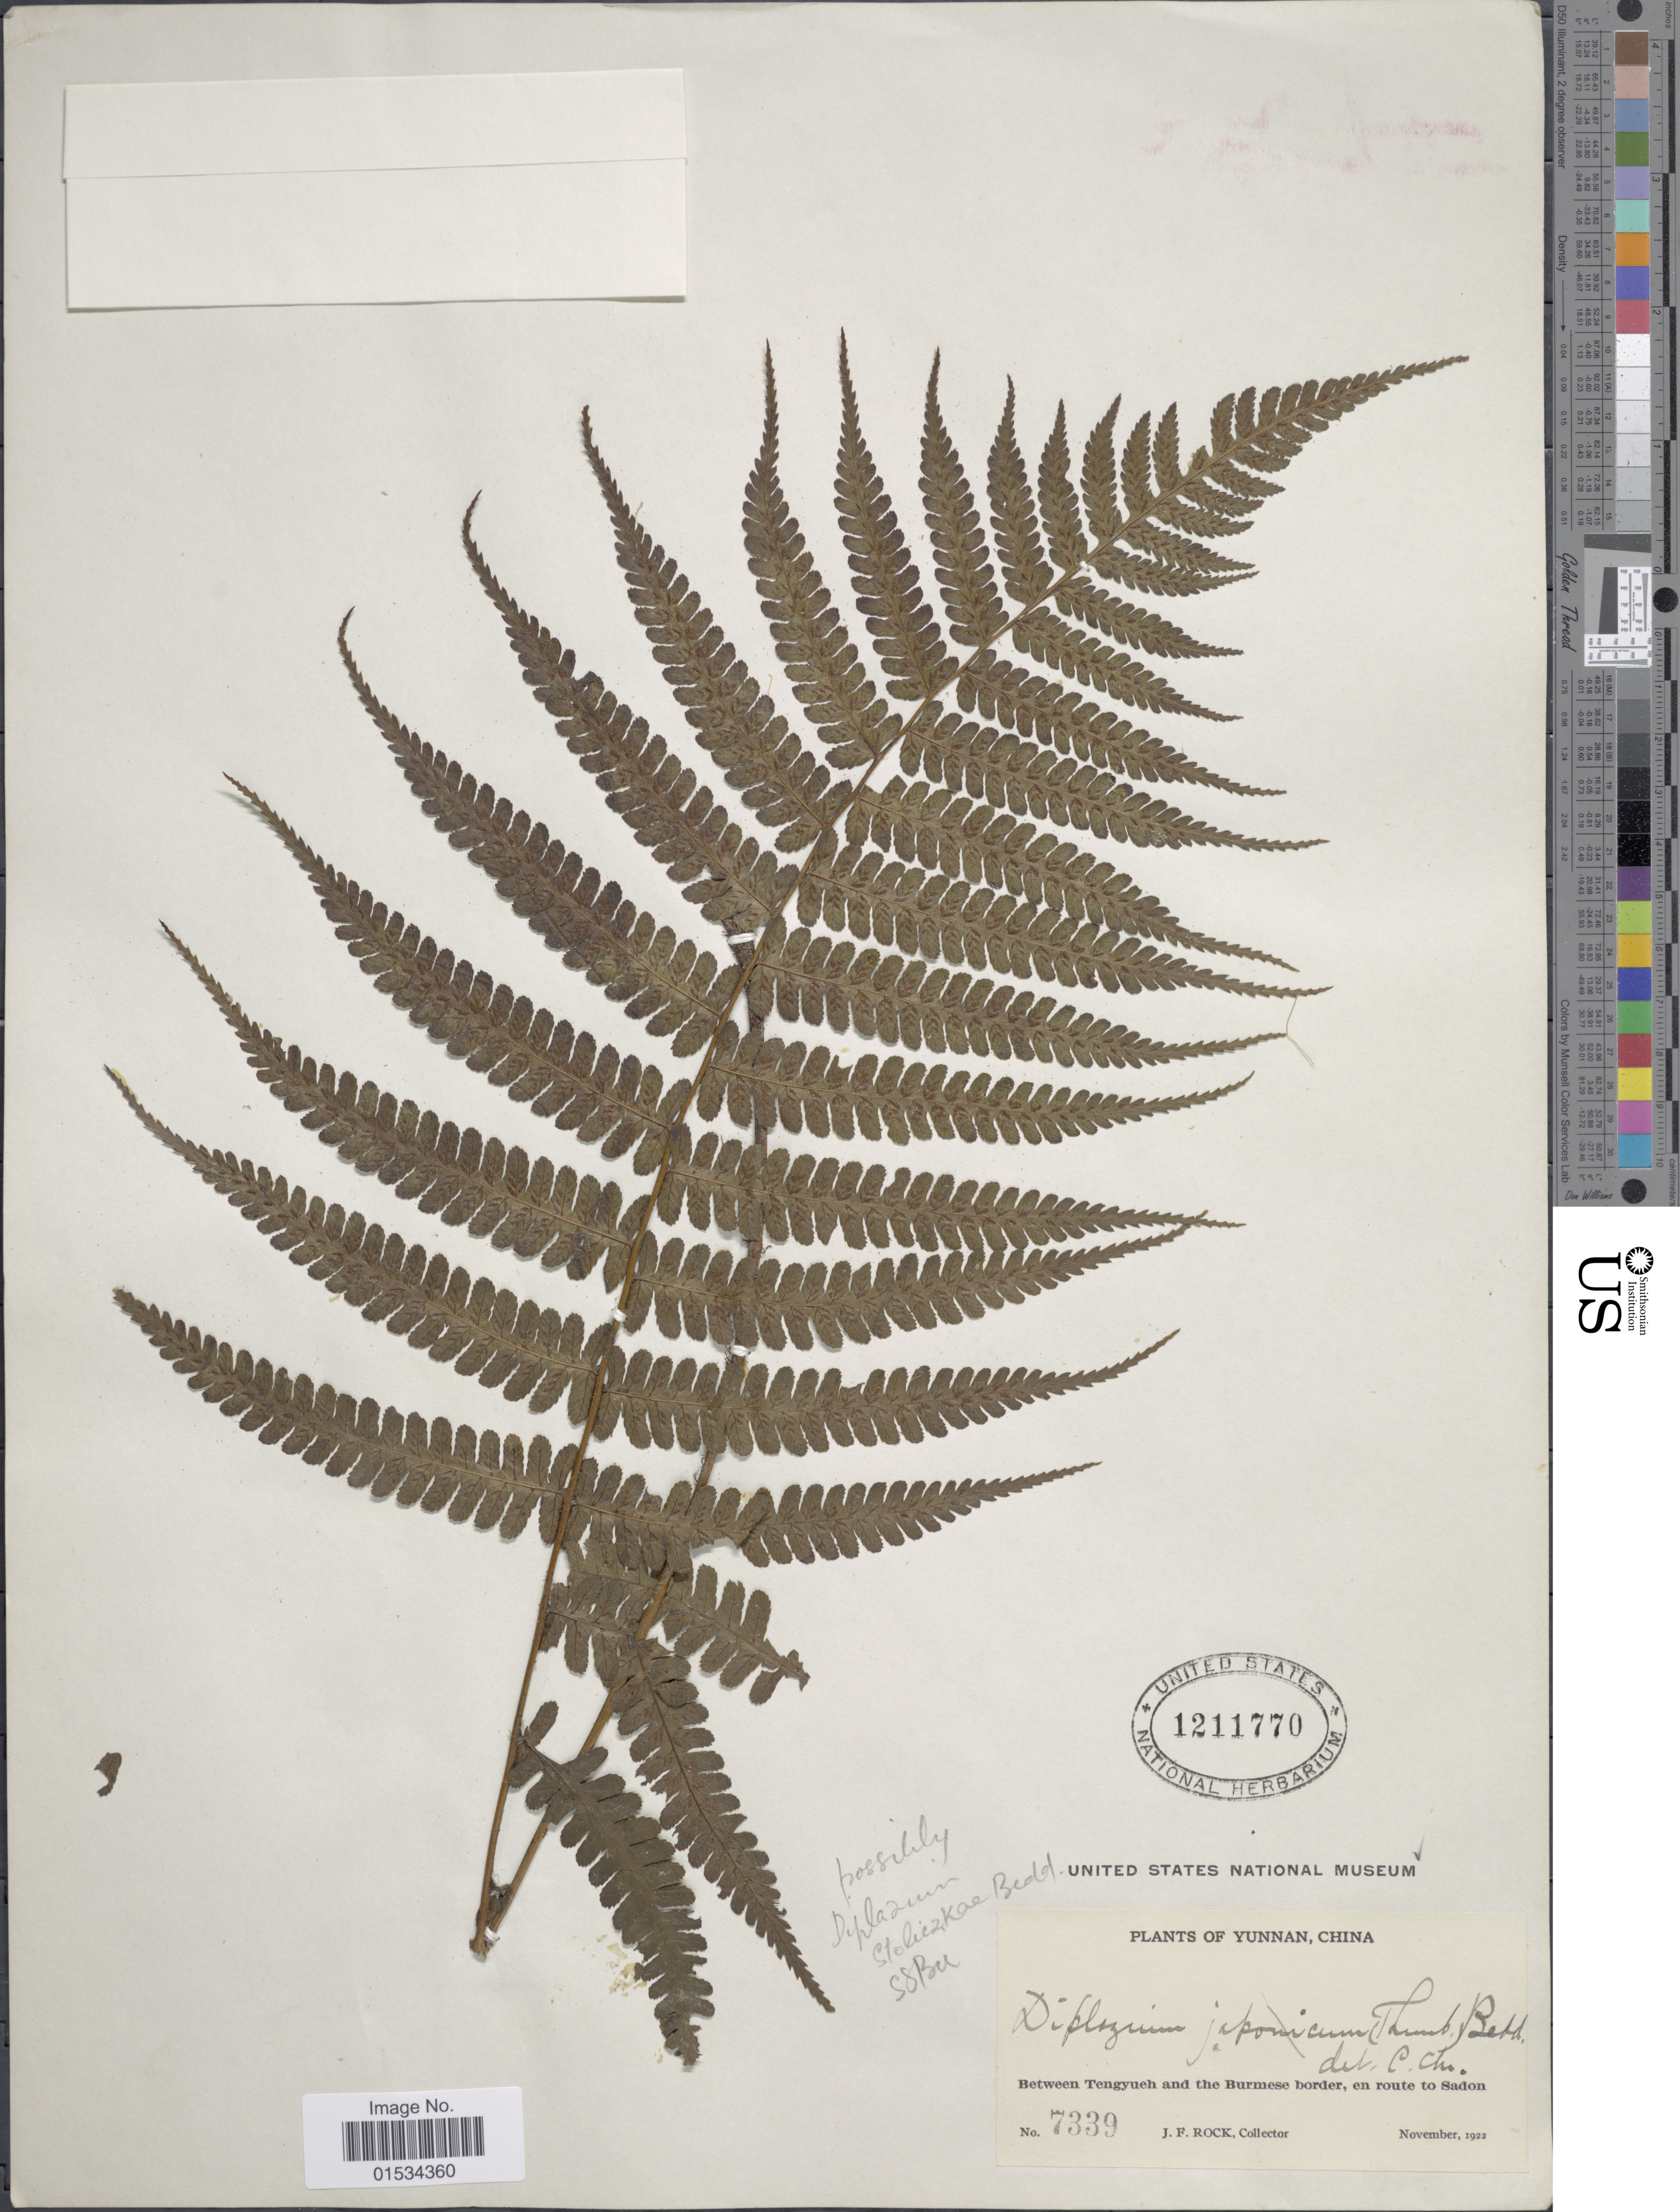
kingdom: Plantae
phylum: Tracheophyta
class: Polypodiopsida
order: Polypodiales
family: Athyriaceae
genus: Diplazium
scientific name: Diplazium stoliczkae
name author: Bedd.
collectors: J. Rock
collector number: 7339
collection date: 1922-11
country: China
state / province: Yunnan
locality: Between Tengyueh and the Burmese border, en route to Sadon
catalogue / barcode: US 1211770